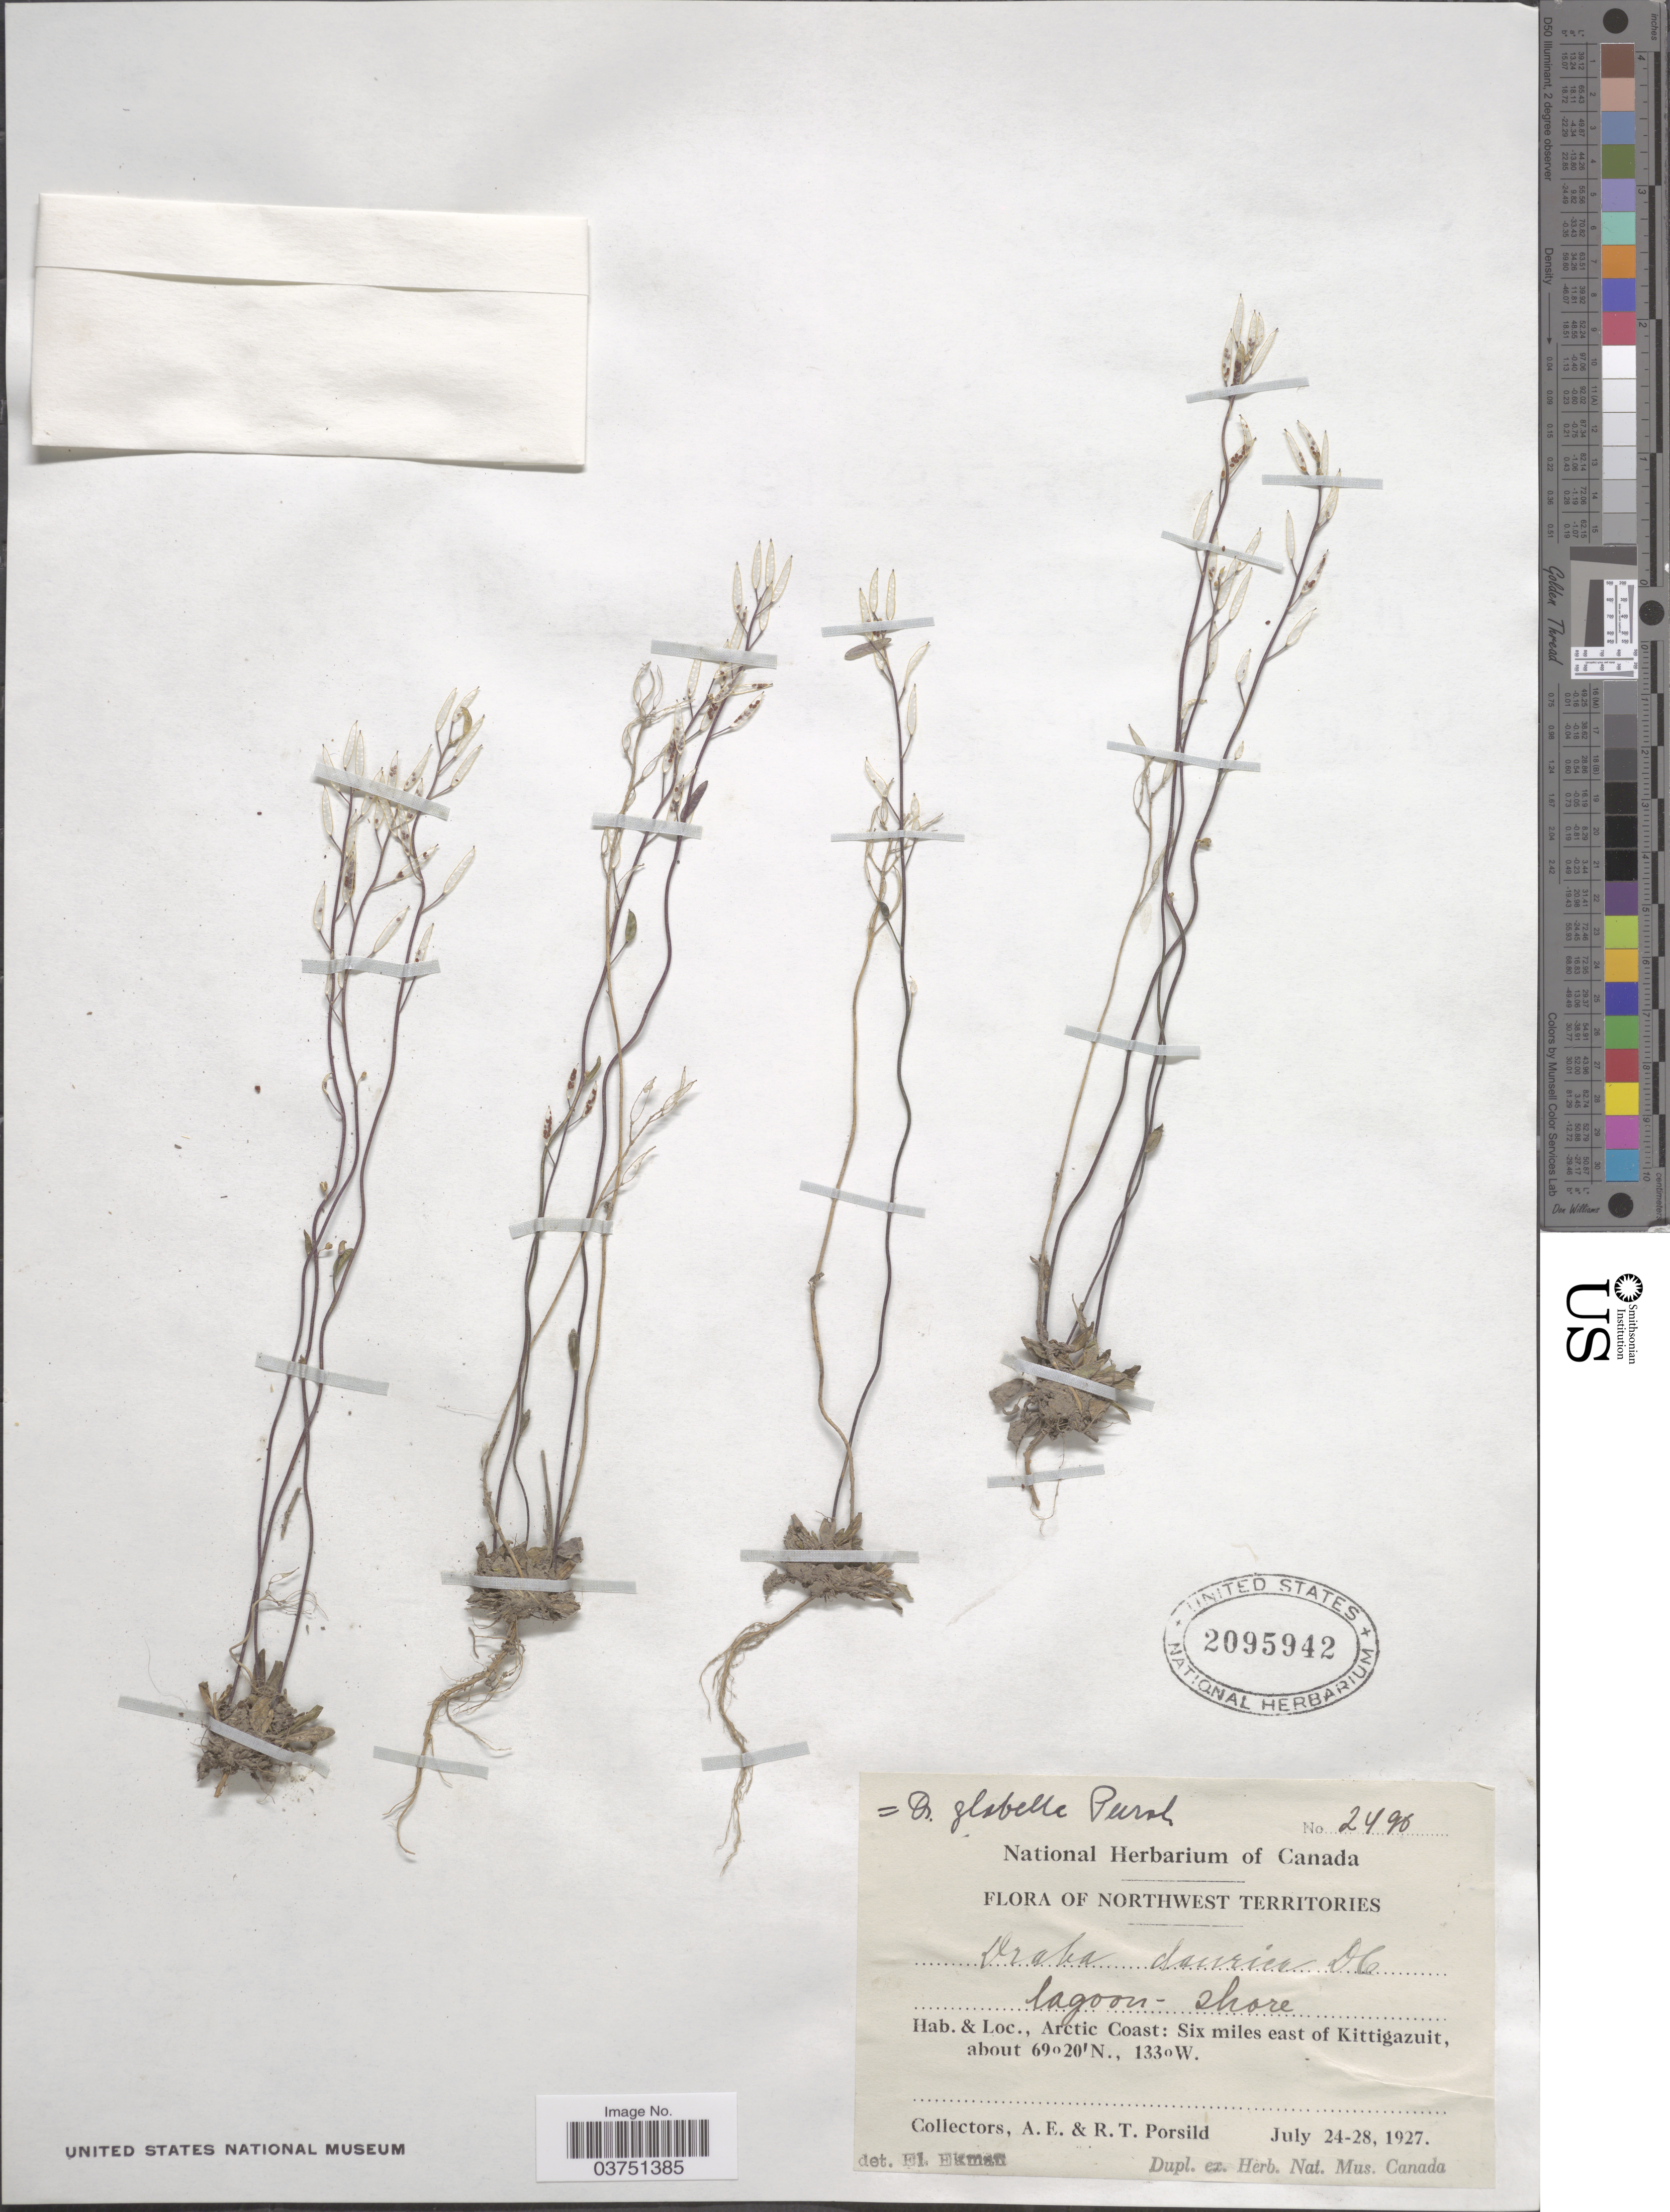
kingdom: Plantae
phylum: Tracheophyta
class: Magnoliopsida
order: Brassicales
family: Brassicaceae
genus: Draba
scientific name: Draba glabella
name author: Pursh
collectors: A. E. Porsild & R. T. Porsild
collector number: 2496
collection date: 1927-07-24/1927-07-28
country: Canada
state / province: Northwest Territories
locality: Arctic Coast: Six miles east of Kittiģazuit.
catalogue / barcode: US 2095942